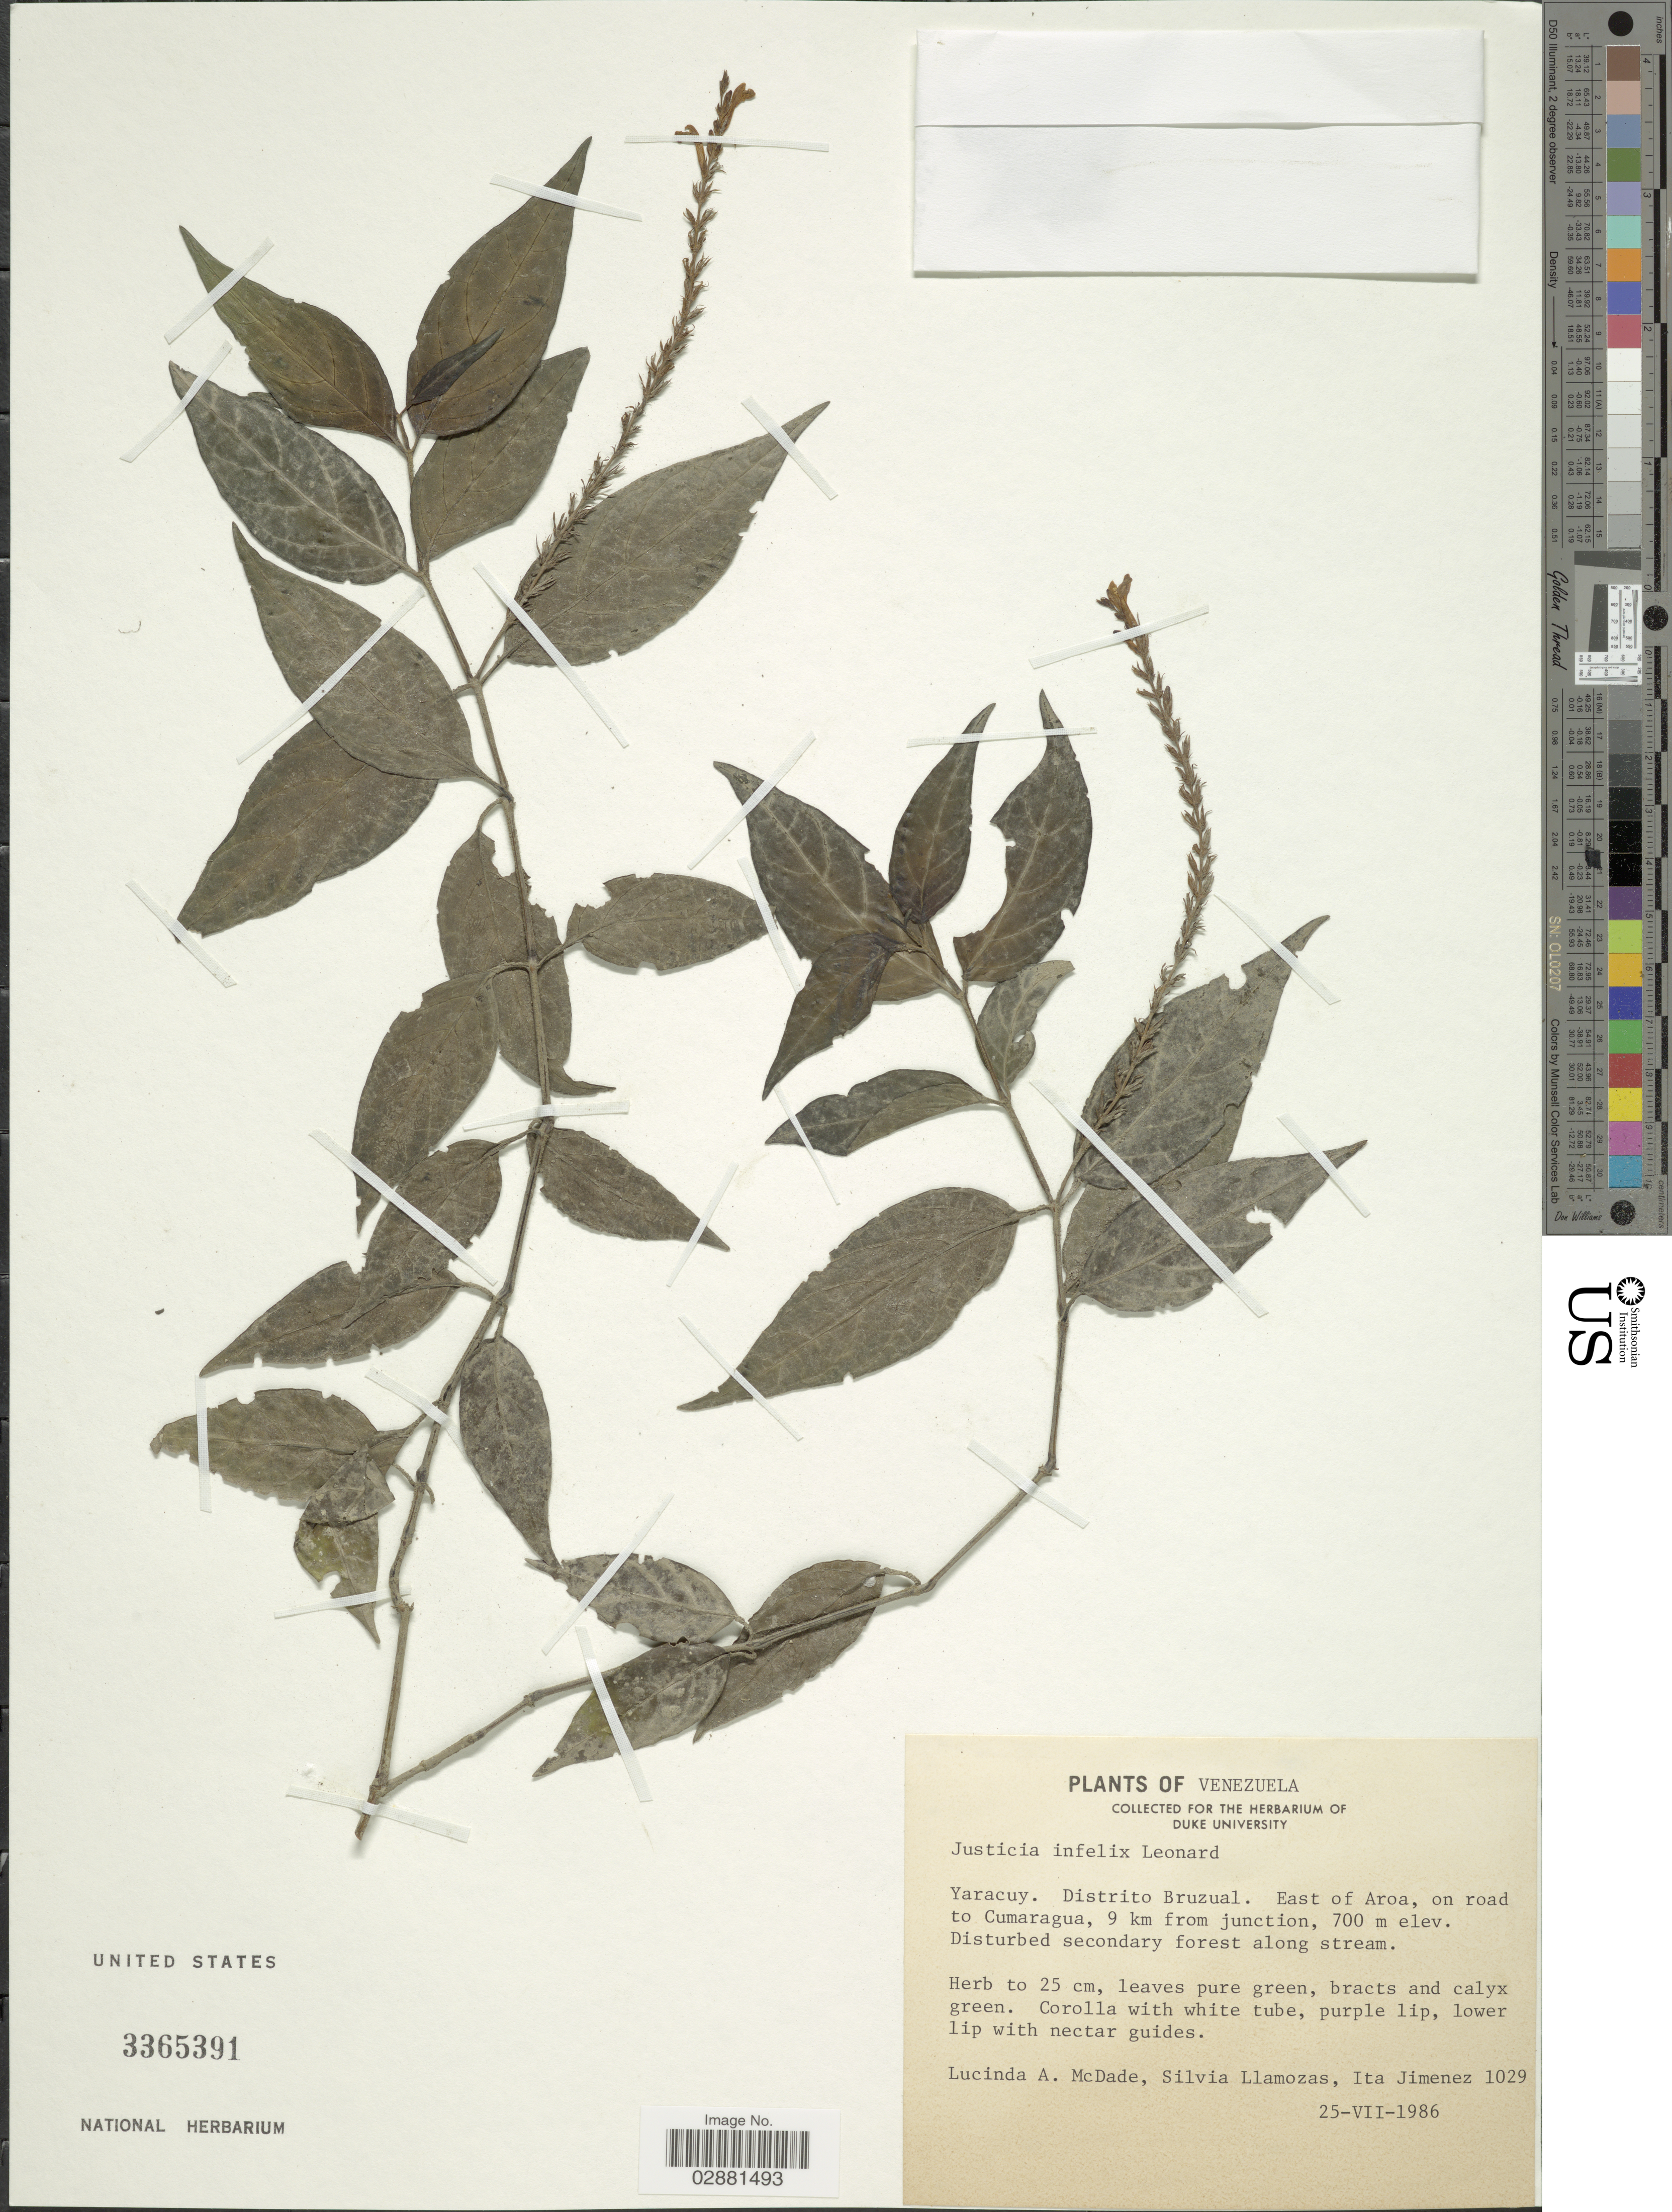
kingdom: Plantae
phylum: Tracheophyta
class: Magnoliopsida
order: Lamiales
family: Acanthaceae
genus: Justicia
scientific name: Justicia sp.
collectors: L. McDade, S. Llamozas & I. Jimenez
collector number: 1029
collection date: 1986-07-25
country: Venezuela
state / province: Yaracuy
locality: Distrito Bruzual, East of Aroa, on road to Cumaragua, 9 km from junction.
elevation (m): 700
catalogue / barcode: US 3365391